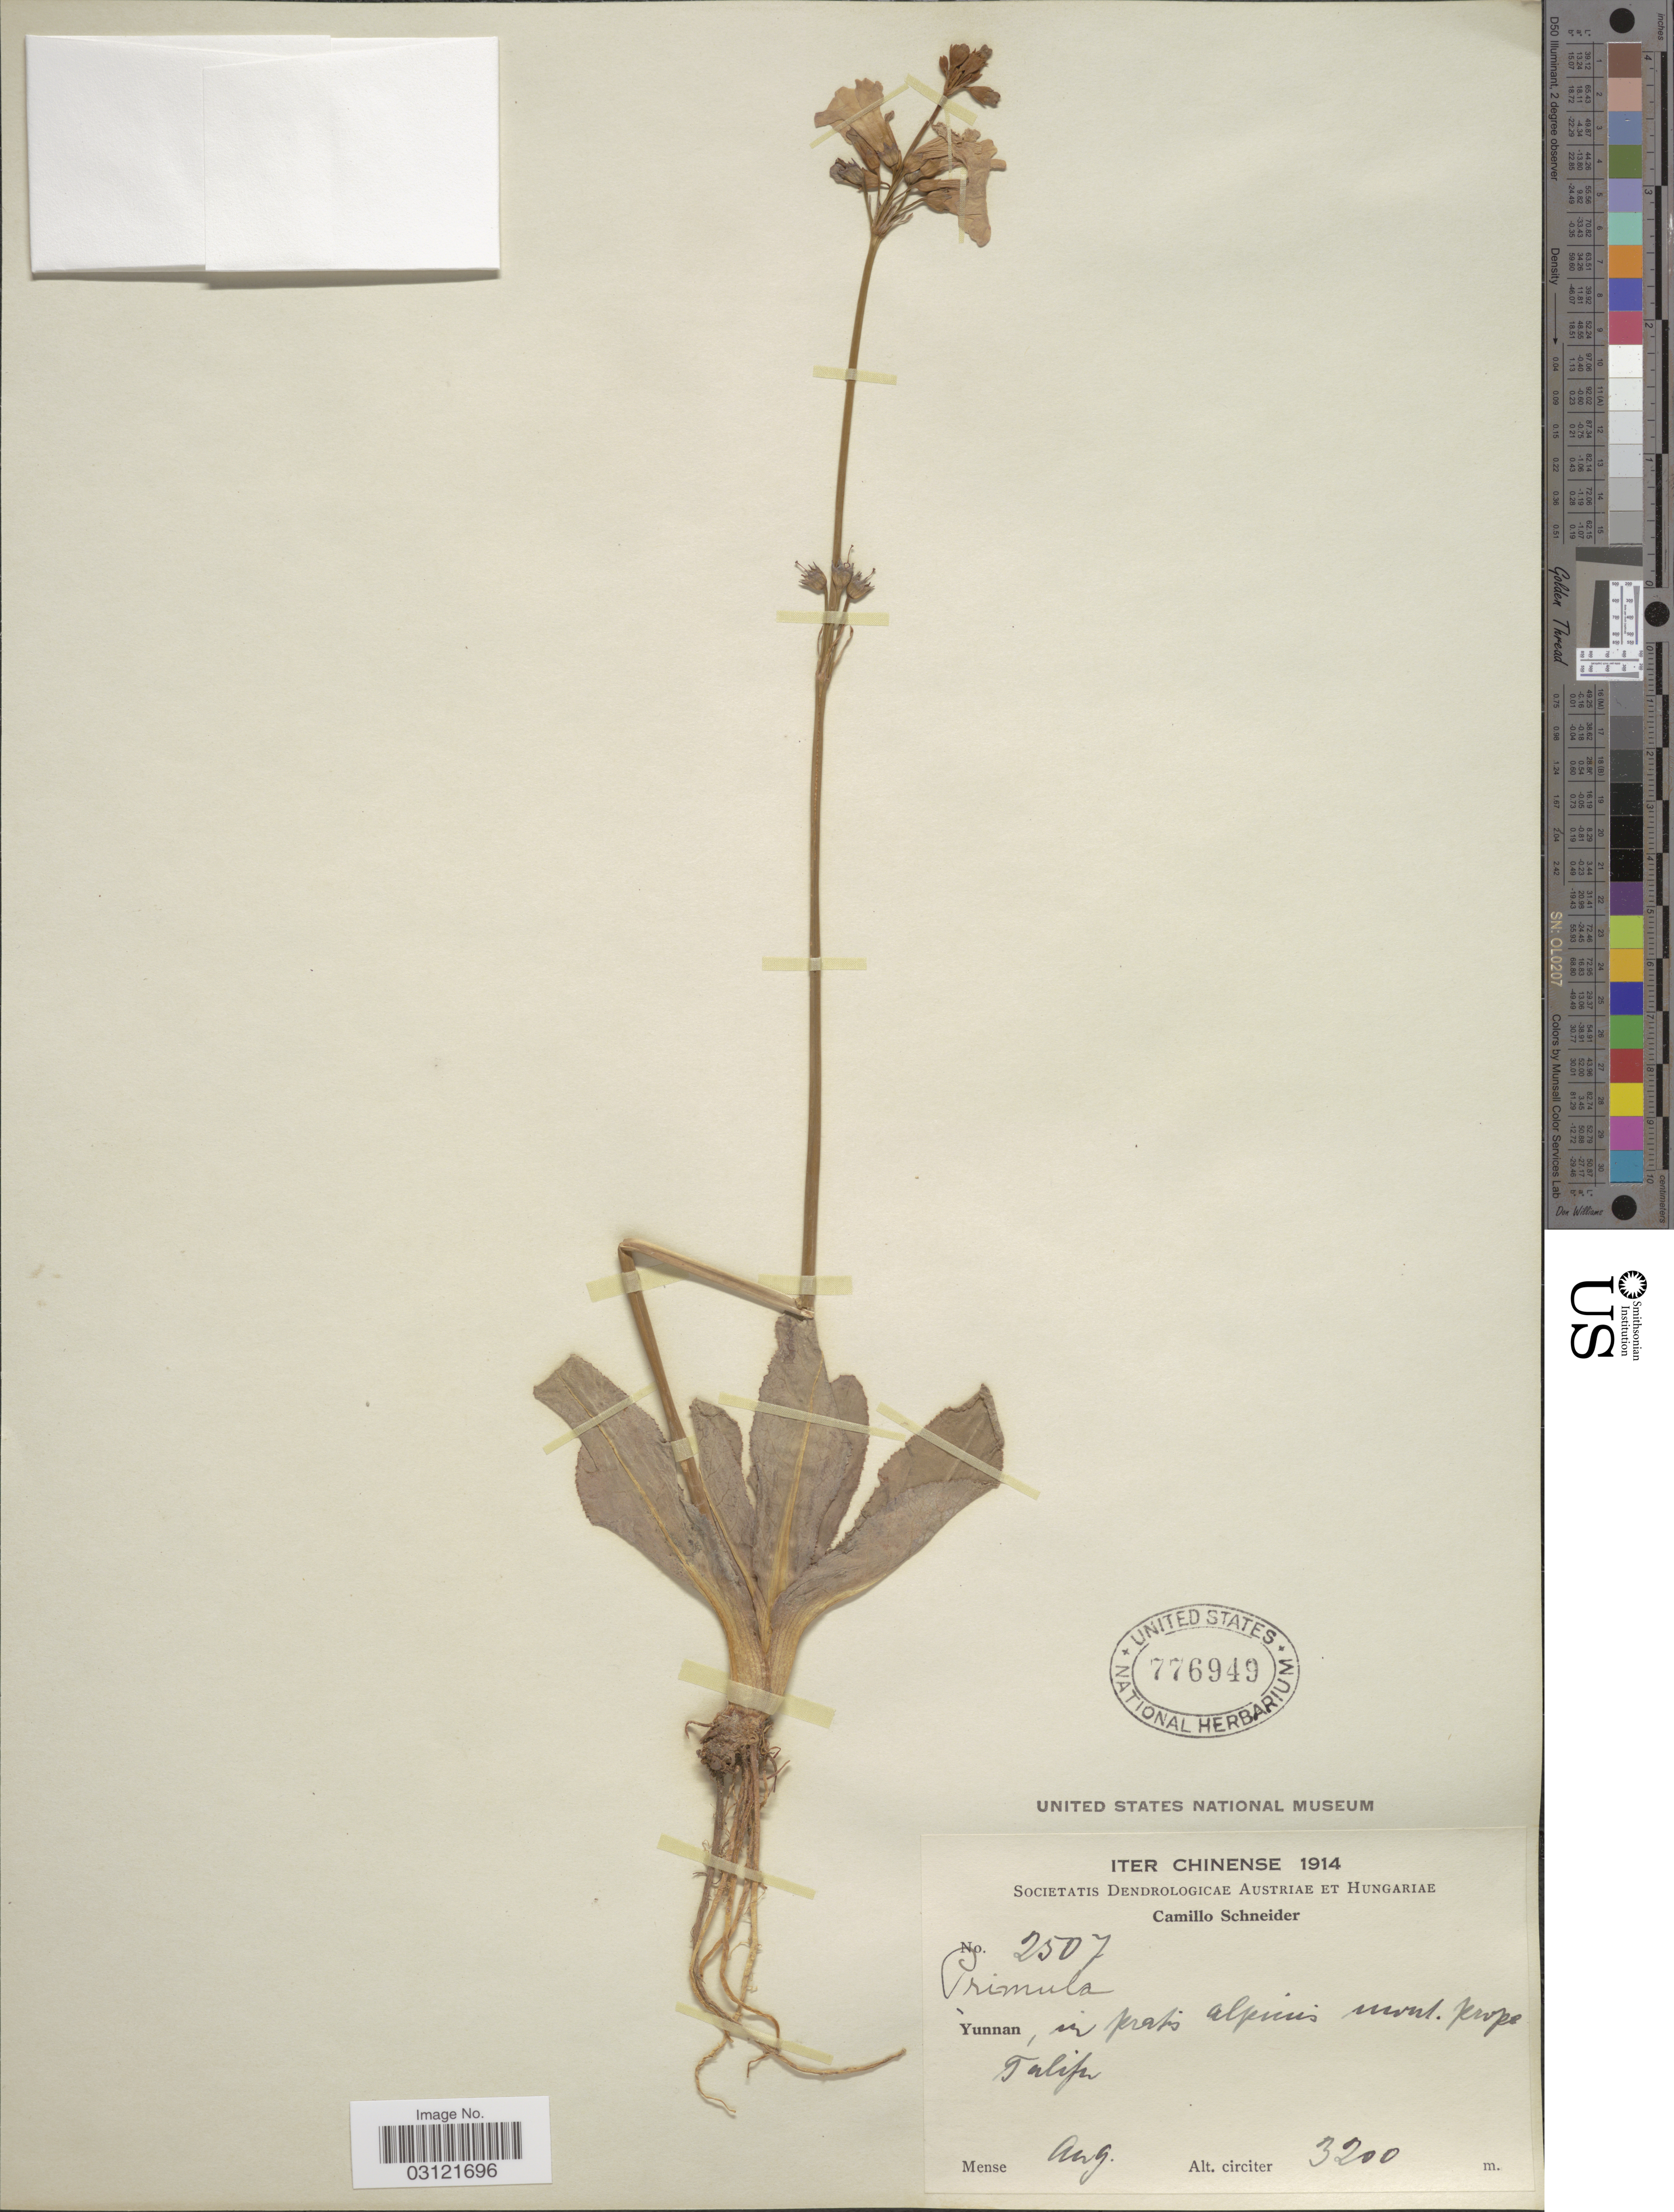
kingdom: Plantae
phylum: Tracheophyta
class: Magnoliopsida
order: Ericales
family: Primulaceae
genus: Primula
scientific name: Primula poissonii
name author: Franch.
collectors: C. K. Schneider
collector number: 2507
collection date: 1914-08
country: China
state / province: Yunnan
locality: In pratis alpius [interpreted] mon. prope Talifu [interpreted].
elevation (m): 3200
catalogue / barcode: US 776949